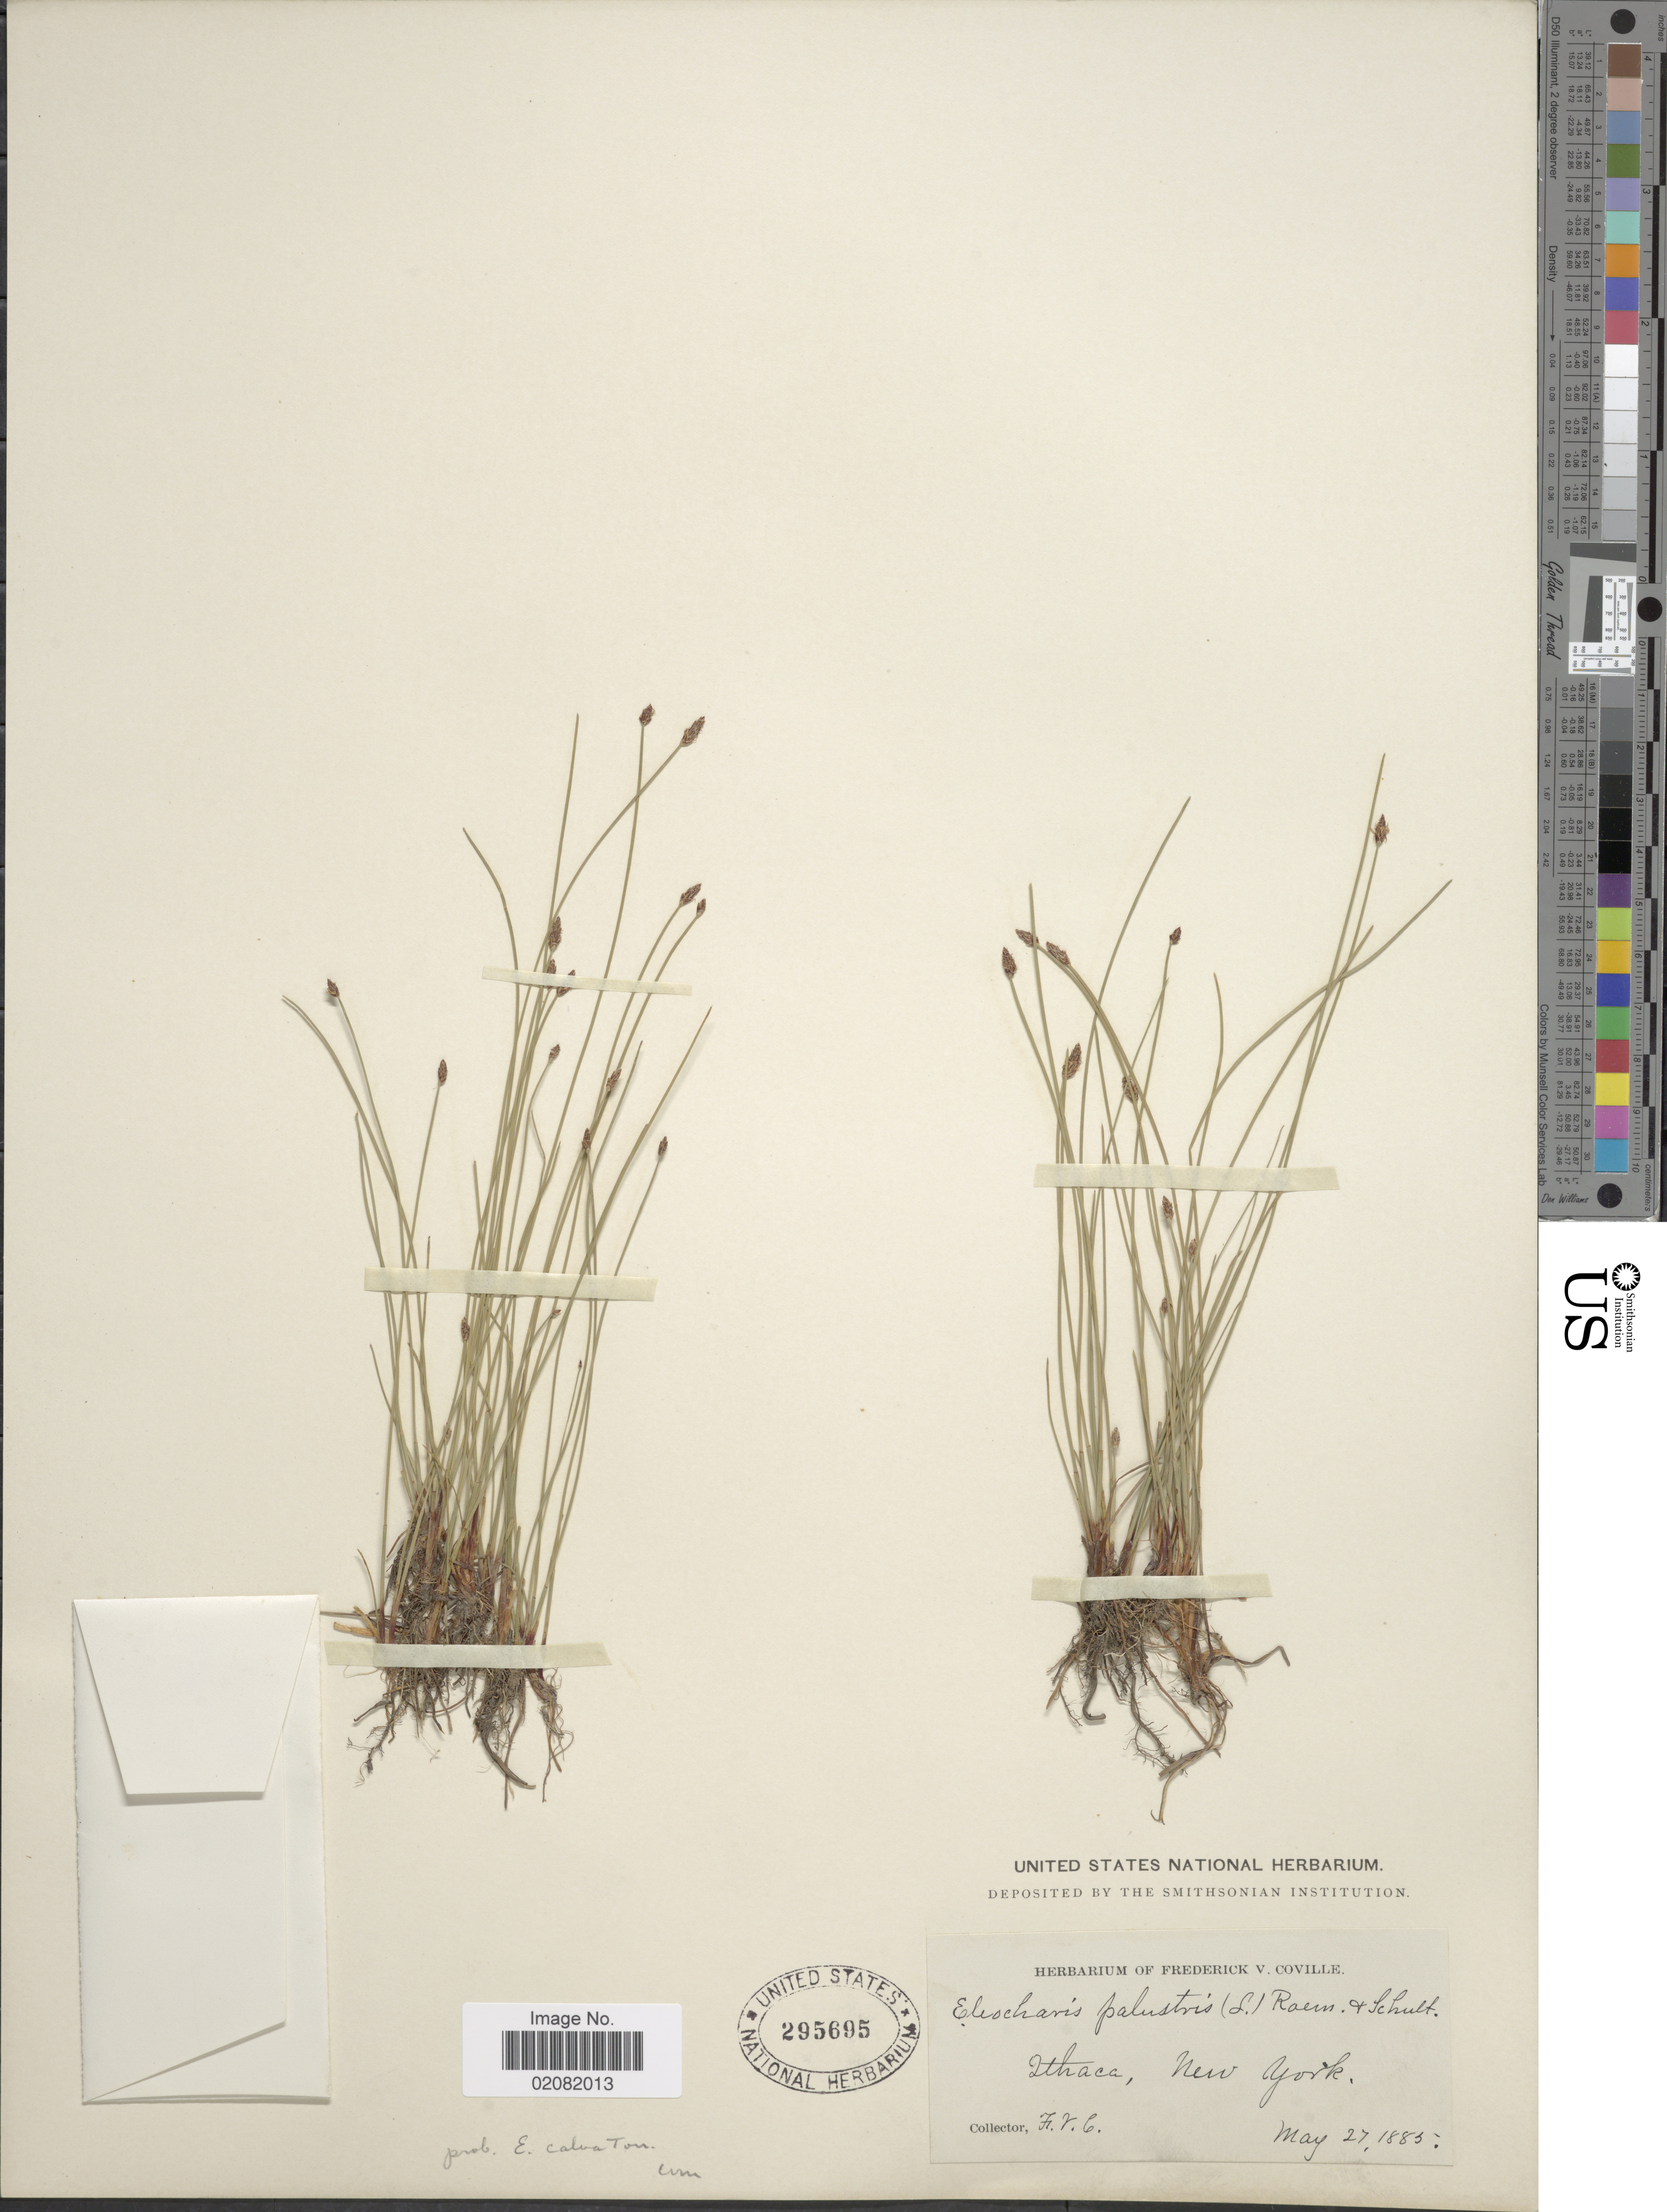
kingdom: Plantae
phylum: Tracheophyta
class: Liliopsida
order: Poales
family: Cyperaceae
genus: Eleocharis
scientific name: Eleocharis erythropoda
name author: Steud.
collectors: F. V. Coville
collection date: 1885-05-27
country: United States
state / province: New York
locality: Ithaca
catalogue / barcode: US 295695